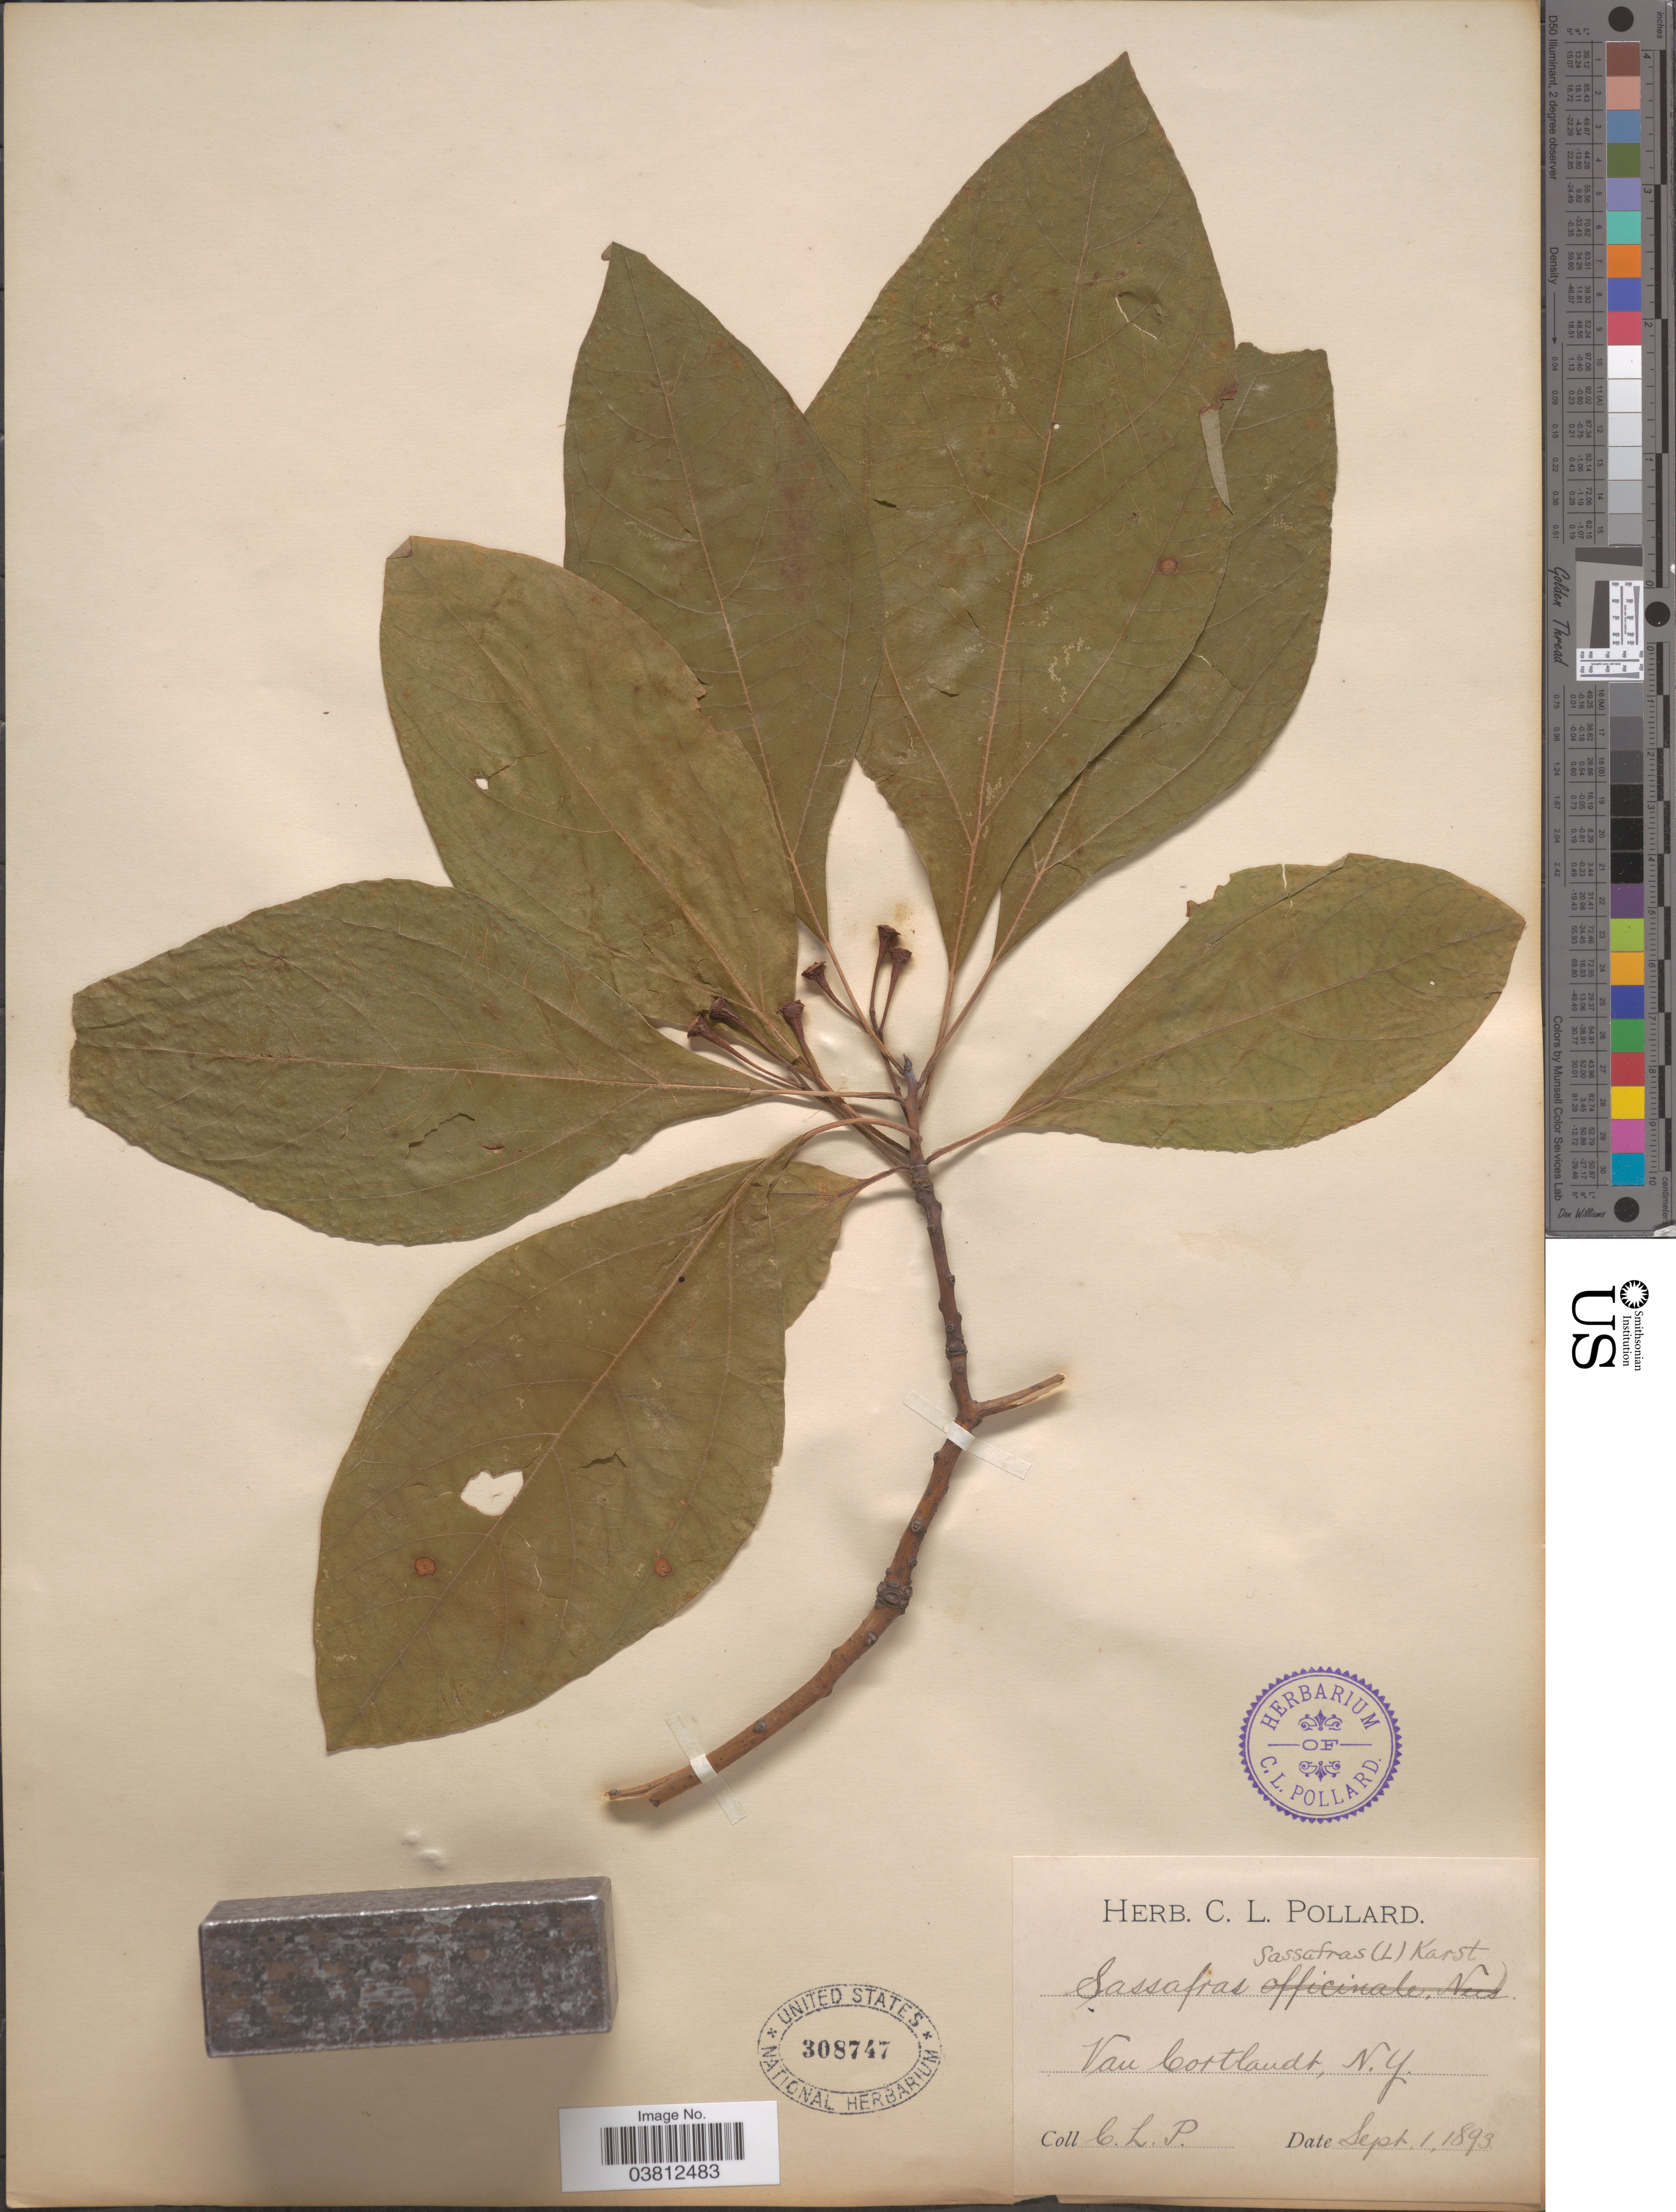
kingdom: Plantae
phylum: Tracheophyta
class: Magnoliopsida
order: Laurales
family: Lauraceae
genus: Sassafras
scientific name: Sassafras albidum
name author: (Nutt.) Nees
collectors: C. L. Pollard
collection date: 1893-09-01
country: United States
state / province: New York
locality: Van Cortlandt.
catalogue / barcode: US 308747